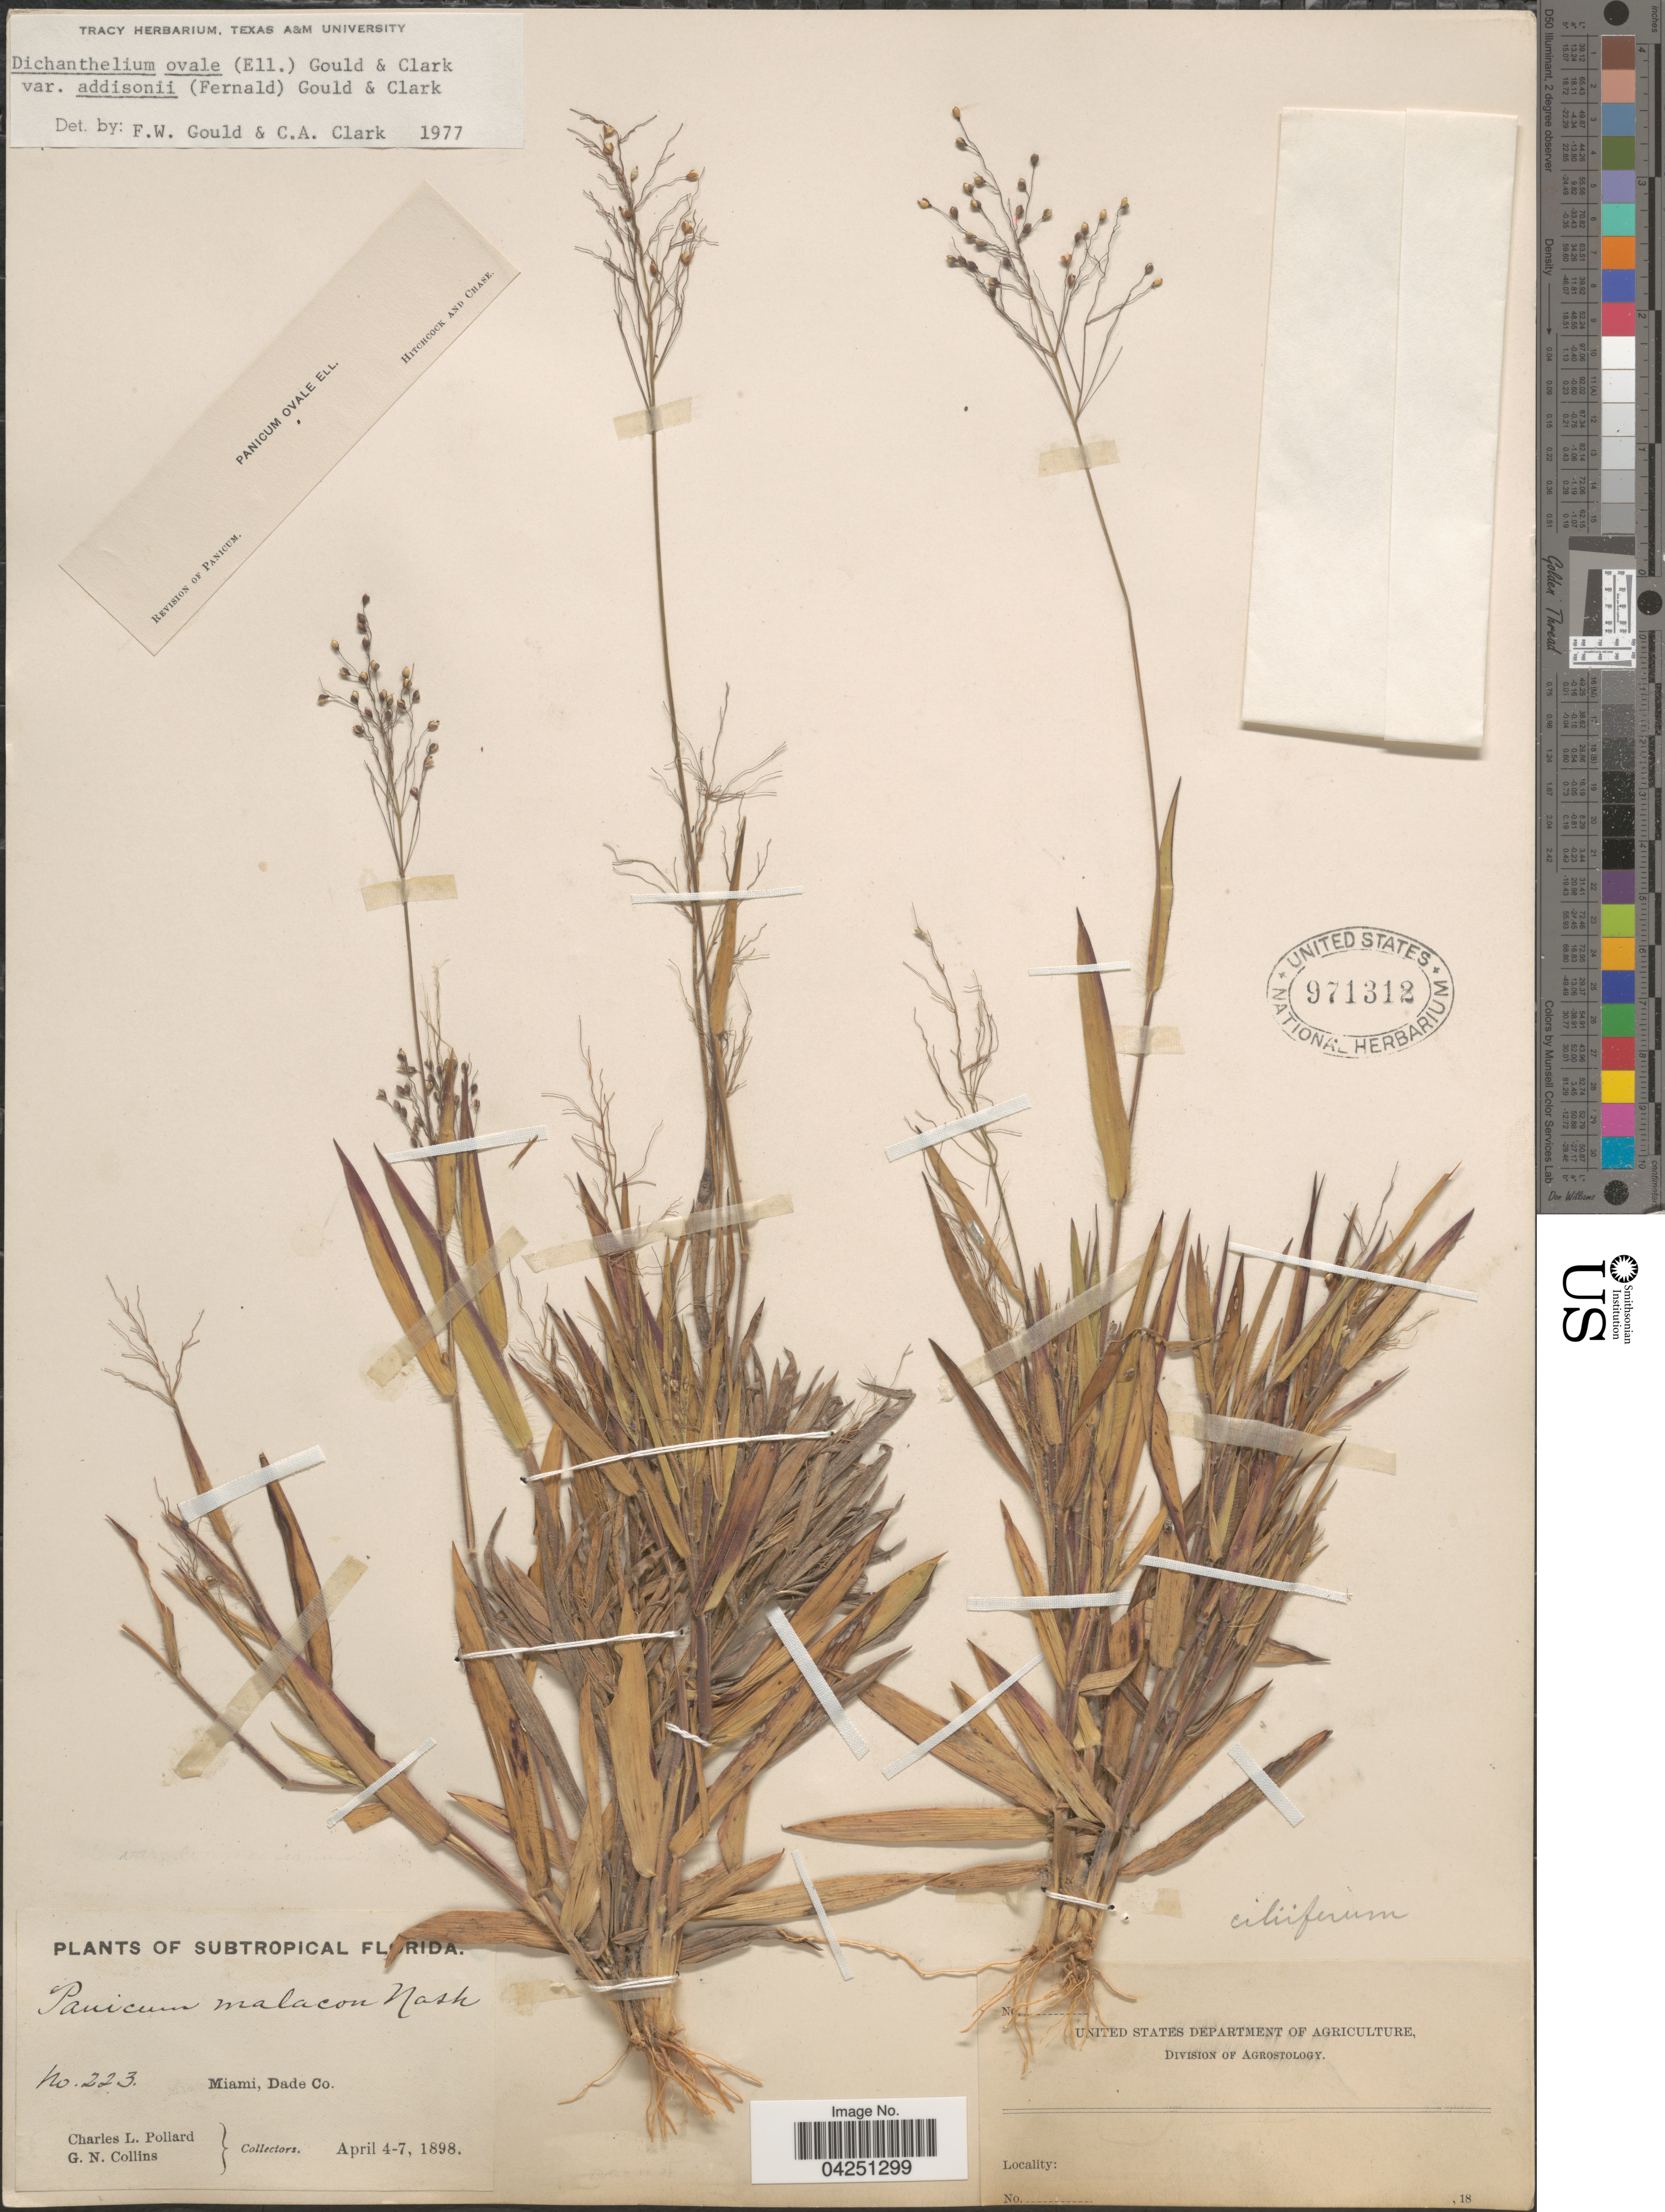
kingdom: Plantae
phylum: Tracheophyta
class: Liliopsida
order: Poales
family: Poaceae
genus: Dichanthelium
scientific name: Dichanthelium acuminatum var. acuminatum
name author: (Sw.) Gould & C.A. Clark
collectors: C. L. Pollard & G. Collins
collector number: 223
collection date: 1898-04-04/1898-04-07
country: United States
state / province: Florida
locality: Subtropical Florida. Miami, Dade Co.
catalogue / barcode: US 971312